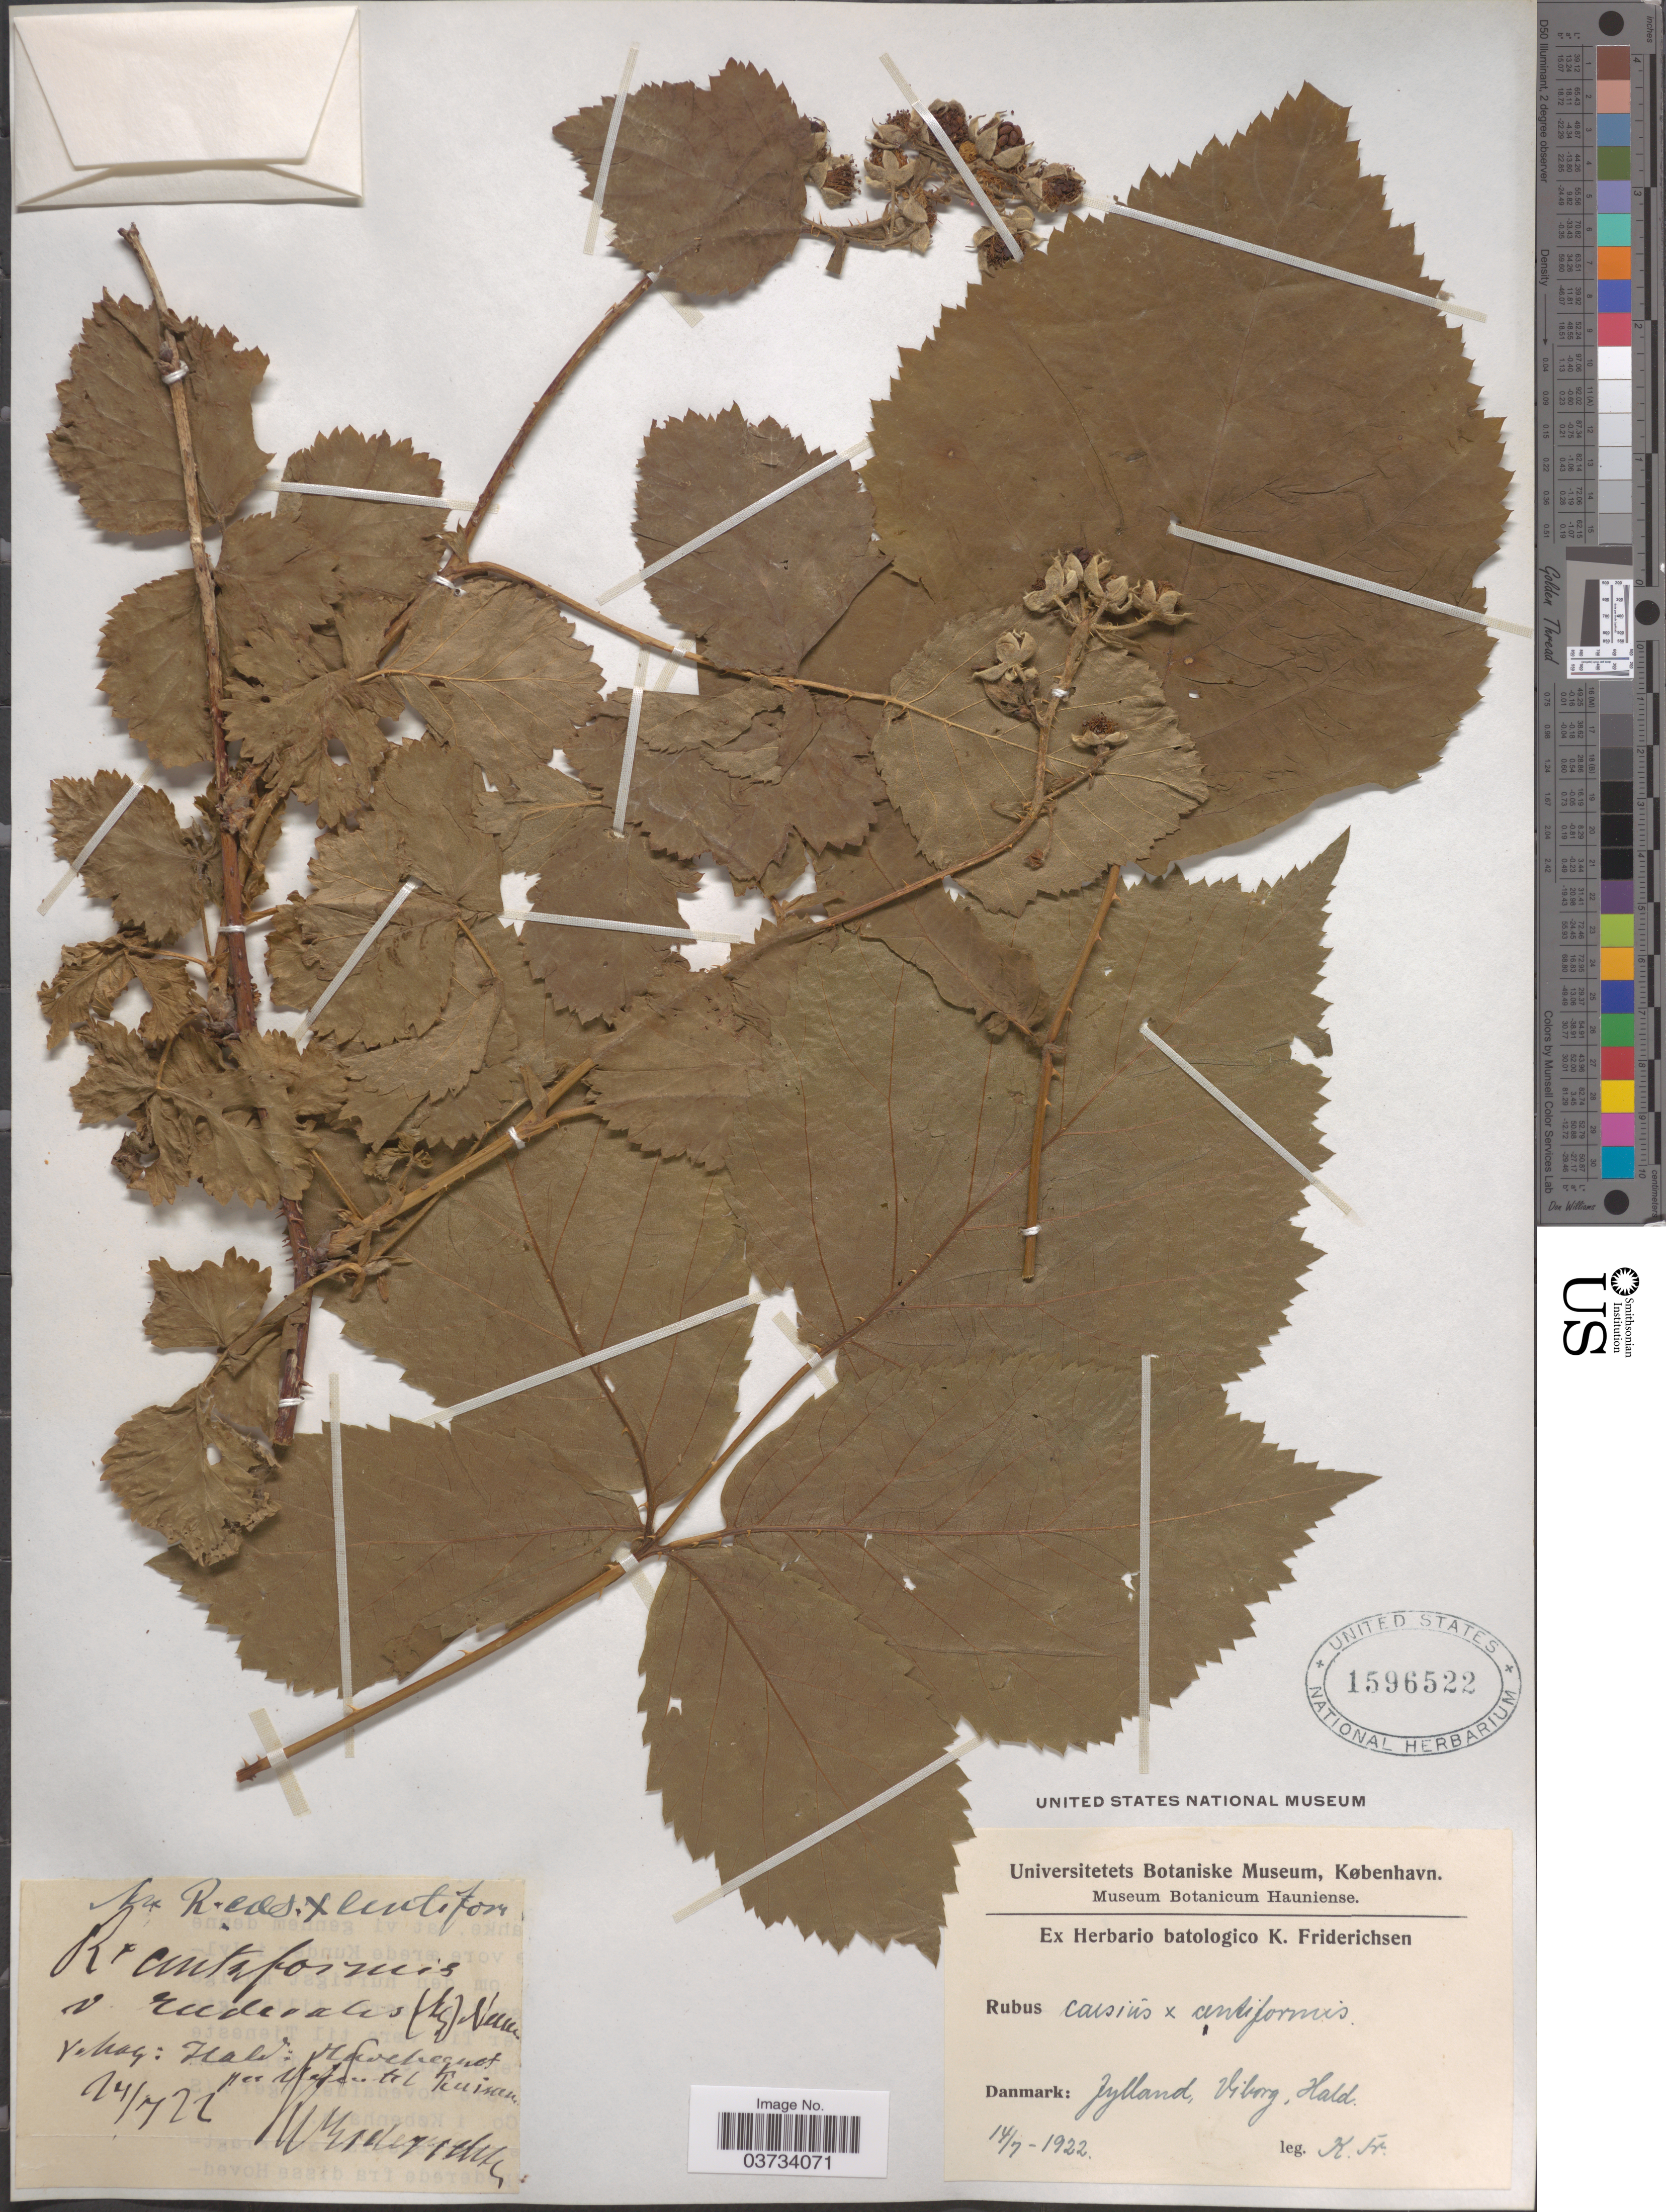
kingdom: Plantae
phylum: Tracheophyta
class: Magnoliopsida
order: Rosales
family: Rosaceae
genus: Rubus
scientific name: Rubus caesius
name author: L.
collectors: K. Friderichsen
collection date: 1922-07-14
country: Denmark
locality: Jylland, Viborg, Hald.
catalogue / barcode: US 1596522